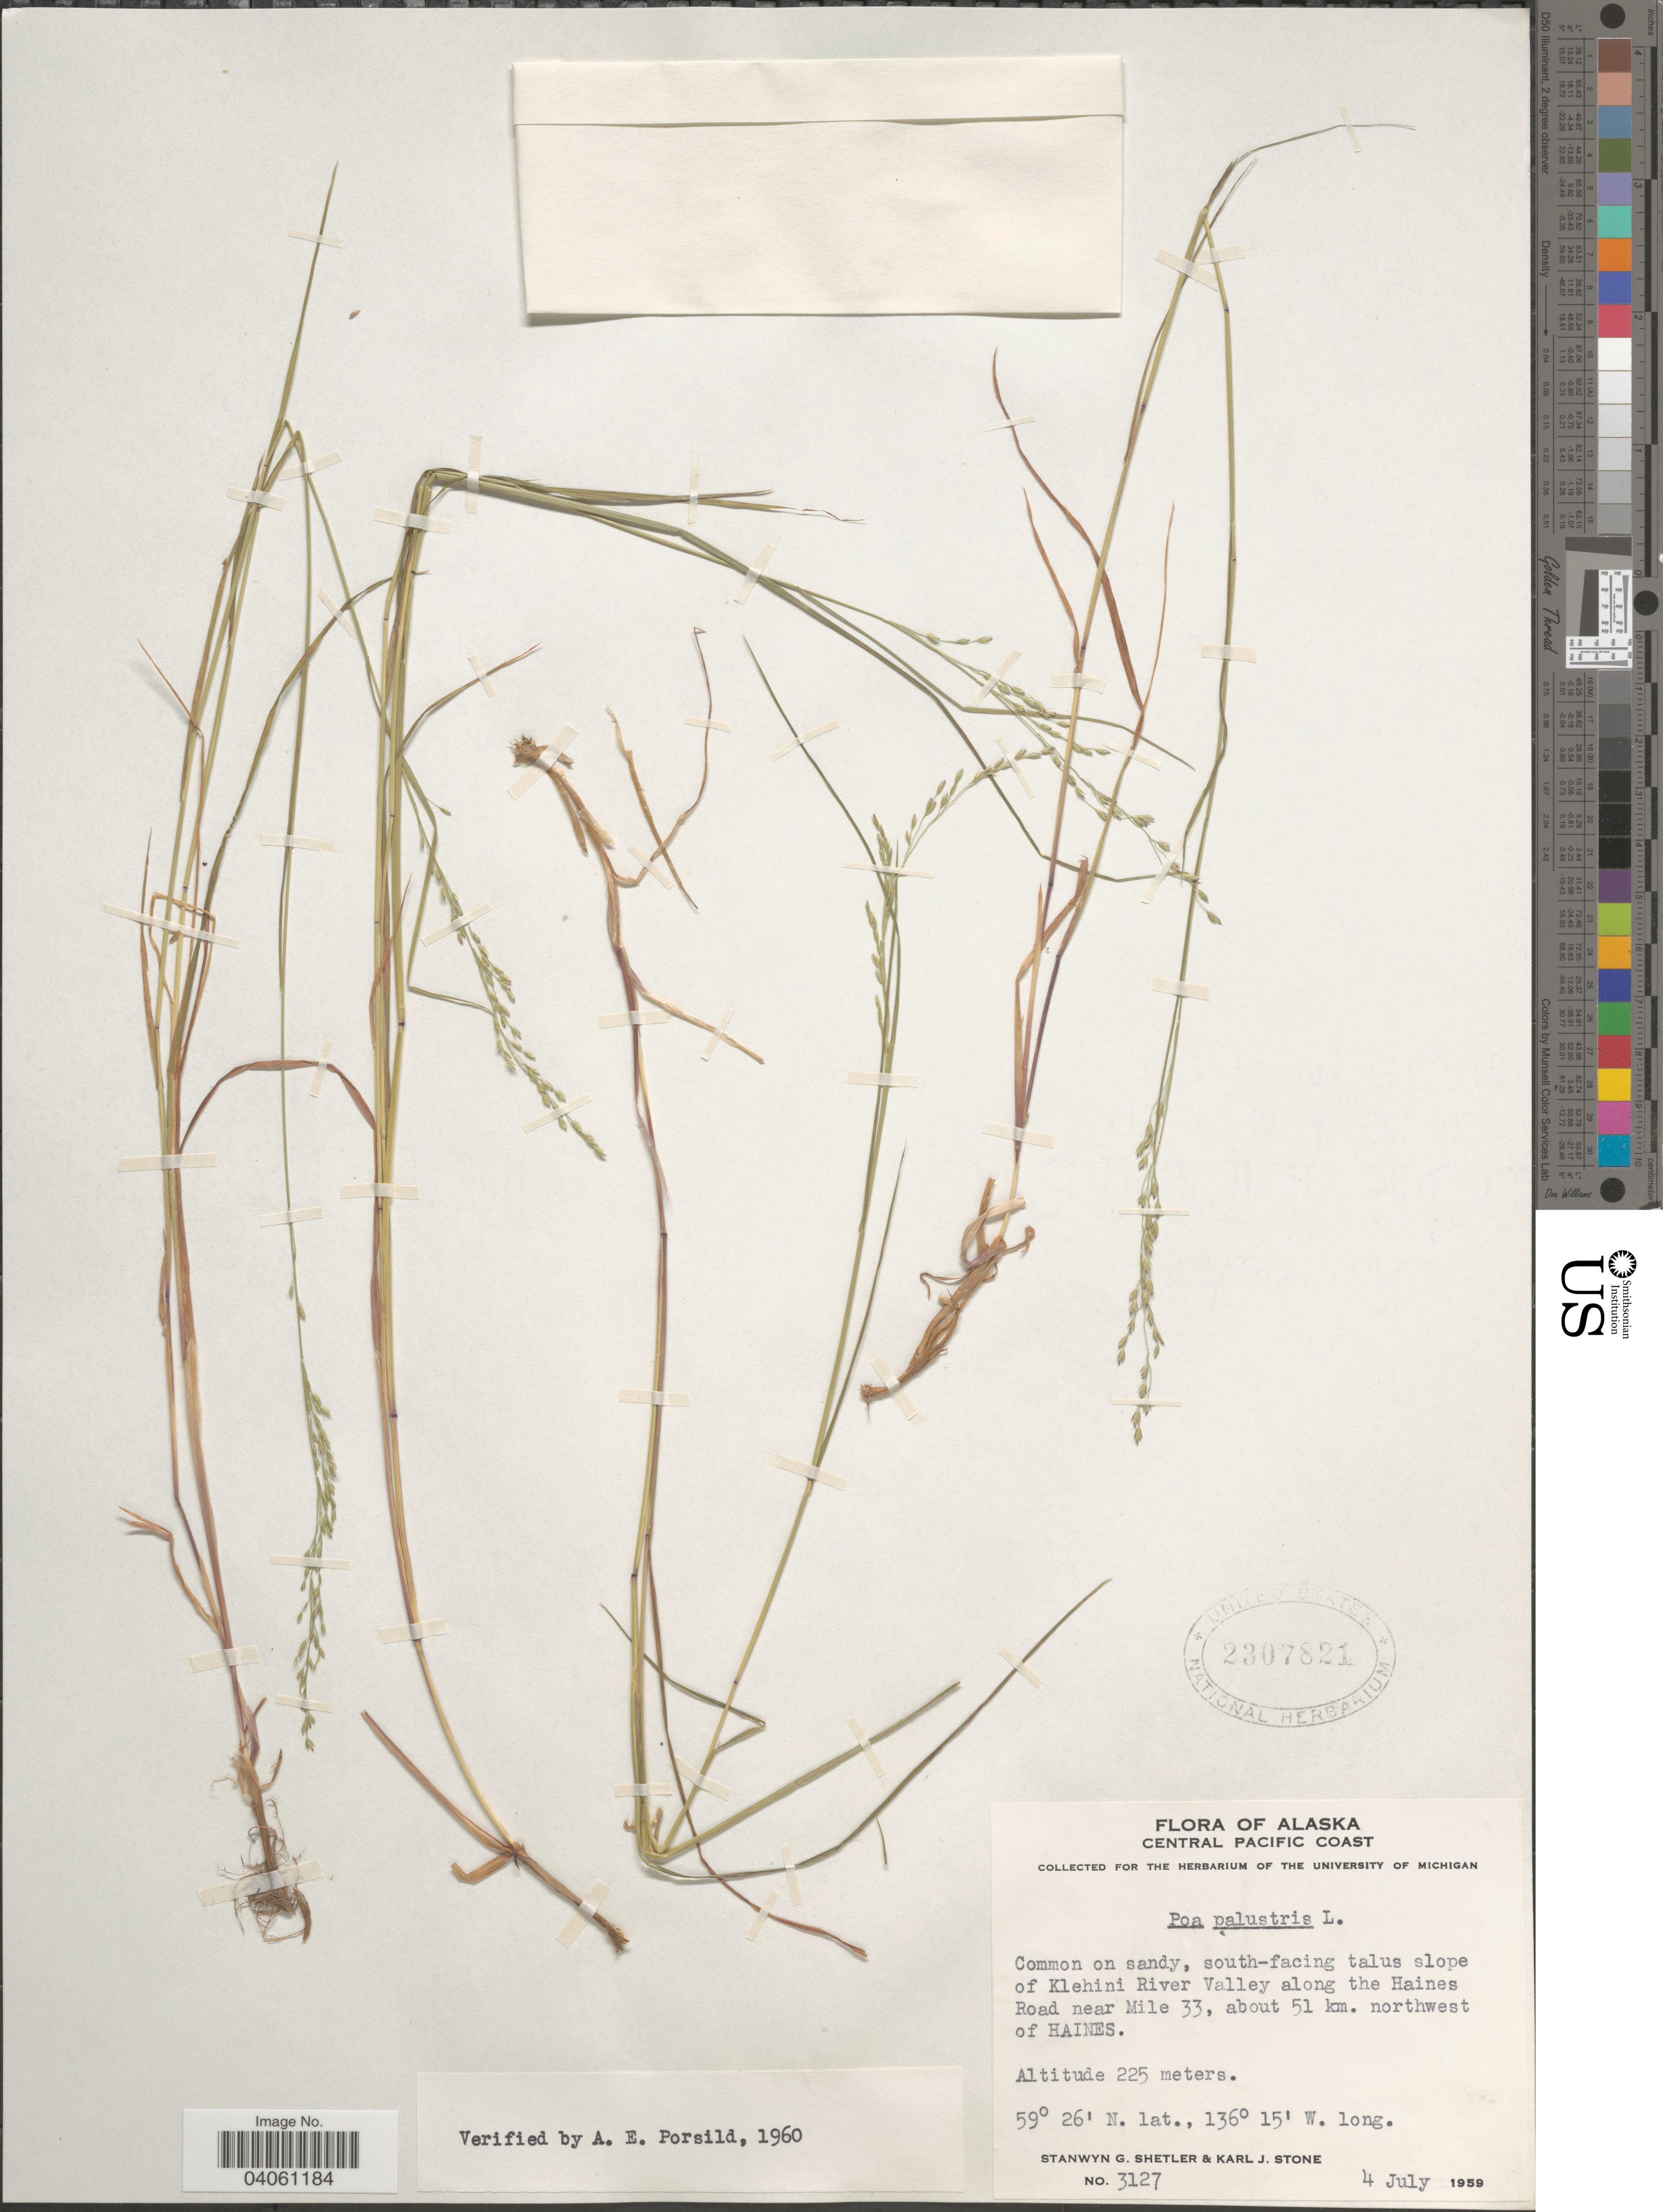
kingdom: Plantae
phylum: Tracheophyta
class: Liliopsida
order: Poales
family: Poaceae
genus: Poa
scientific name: Poa palustris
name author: L.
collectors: S. Shetler & K. J. Stone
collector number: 3127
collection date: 1959-07-04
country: United States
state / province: Alaska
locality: Central Pacific Coast. Common on sandy, south-facing talus slope of Klehini River Valley along the Haines Road near Mile 33, about 51 km. northwest of Haines.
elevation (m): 225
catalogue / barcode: US 2307821